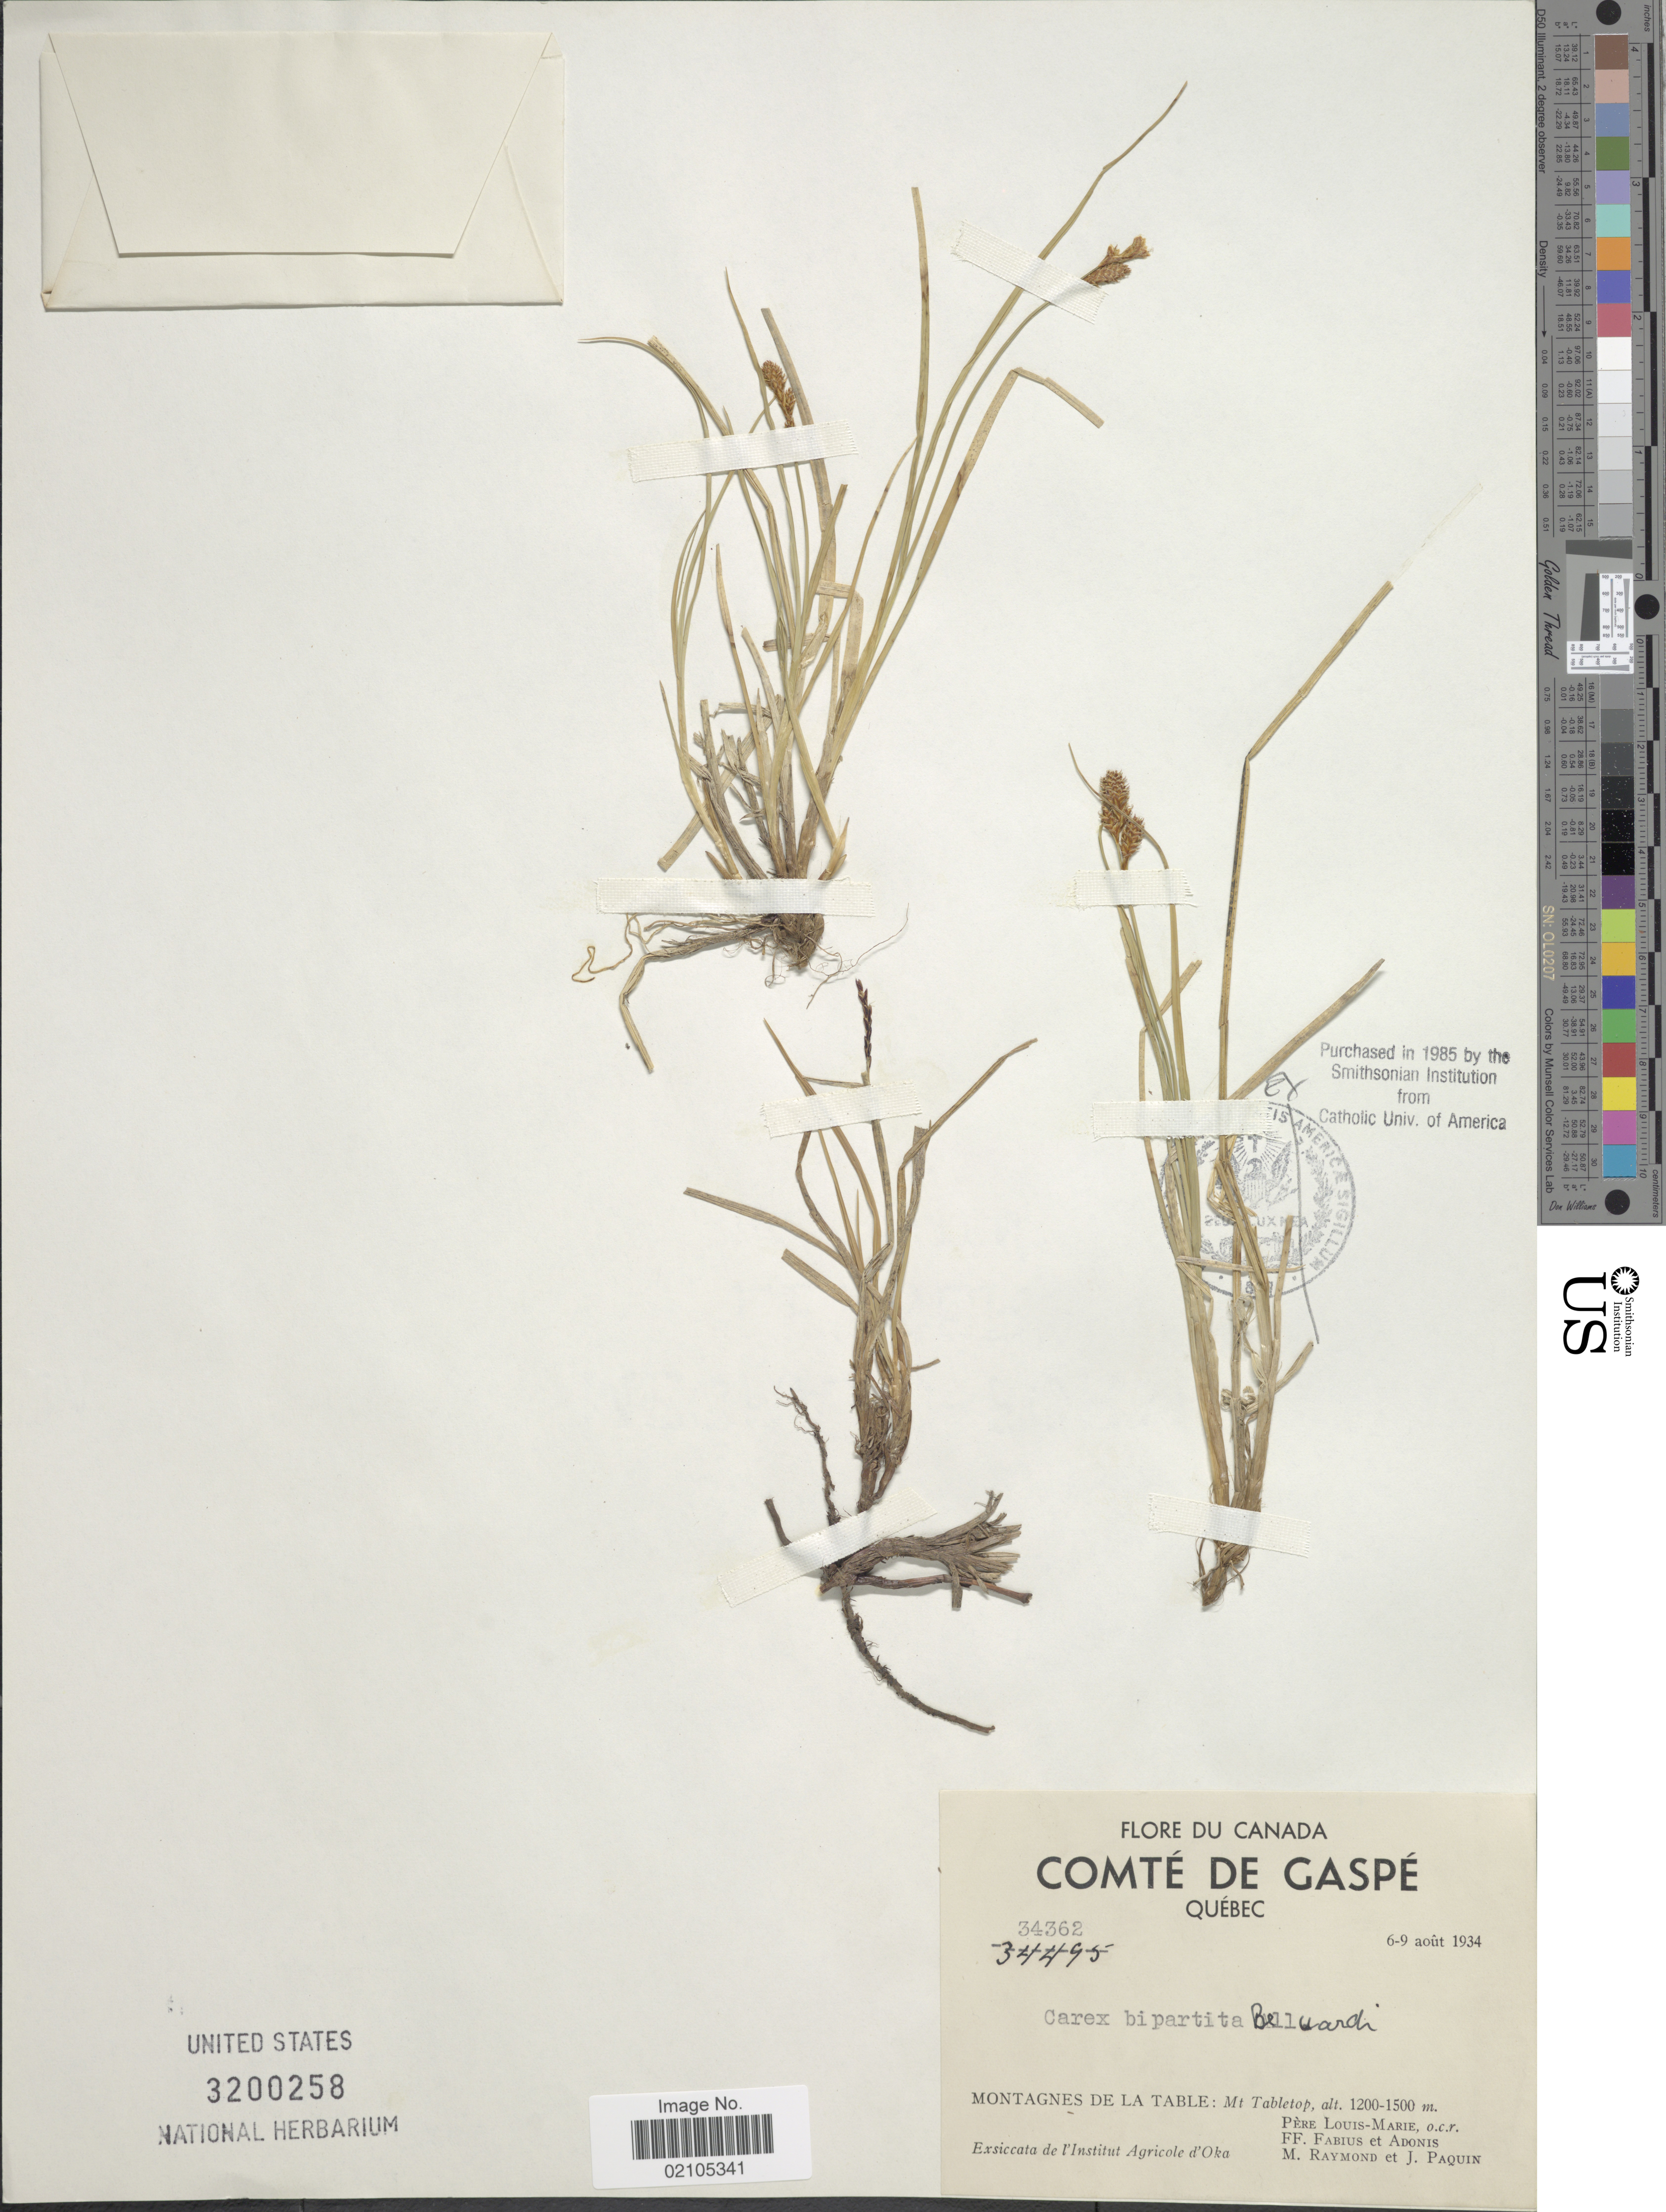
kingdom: Plantae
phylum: Tracheophyta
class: Liliopsida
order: Poales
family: Cyperaceae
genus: Carex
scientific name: Carex lachenalii subsp. lachenalii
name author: Schkuhr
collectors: L.-M. LaLonde, B. Fabius & Adonis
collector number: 34362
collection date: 1934-08-06/1934-08-09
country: Canada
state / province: Quebec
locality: Canada, Comte de Gaspe, Quebec, Montagnes de La table: Mt. Tabletop.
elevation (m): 1200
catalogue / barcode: US 3200258